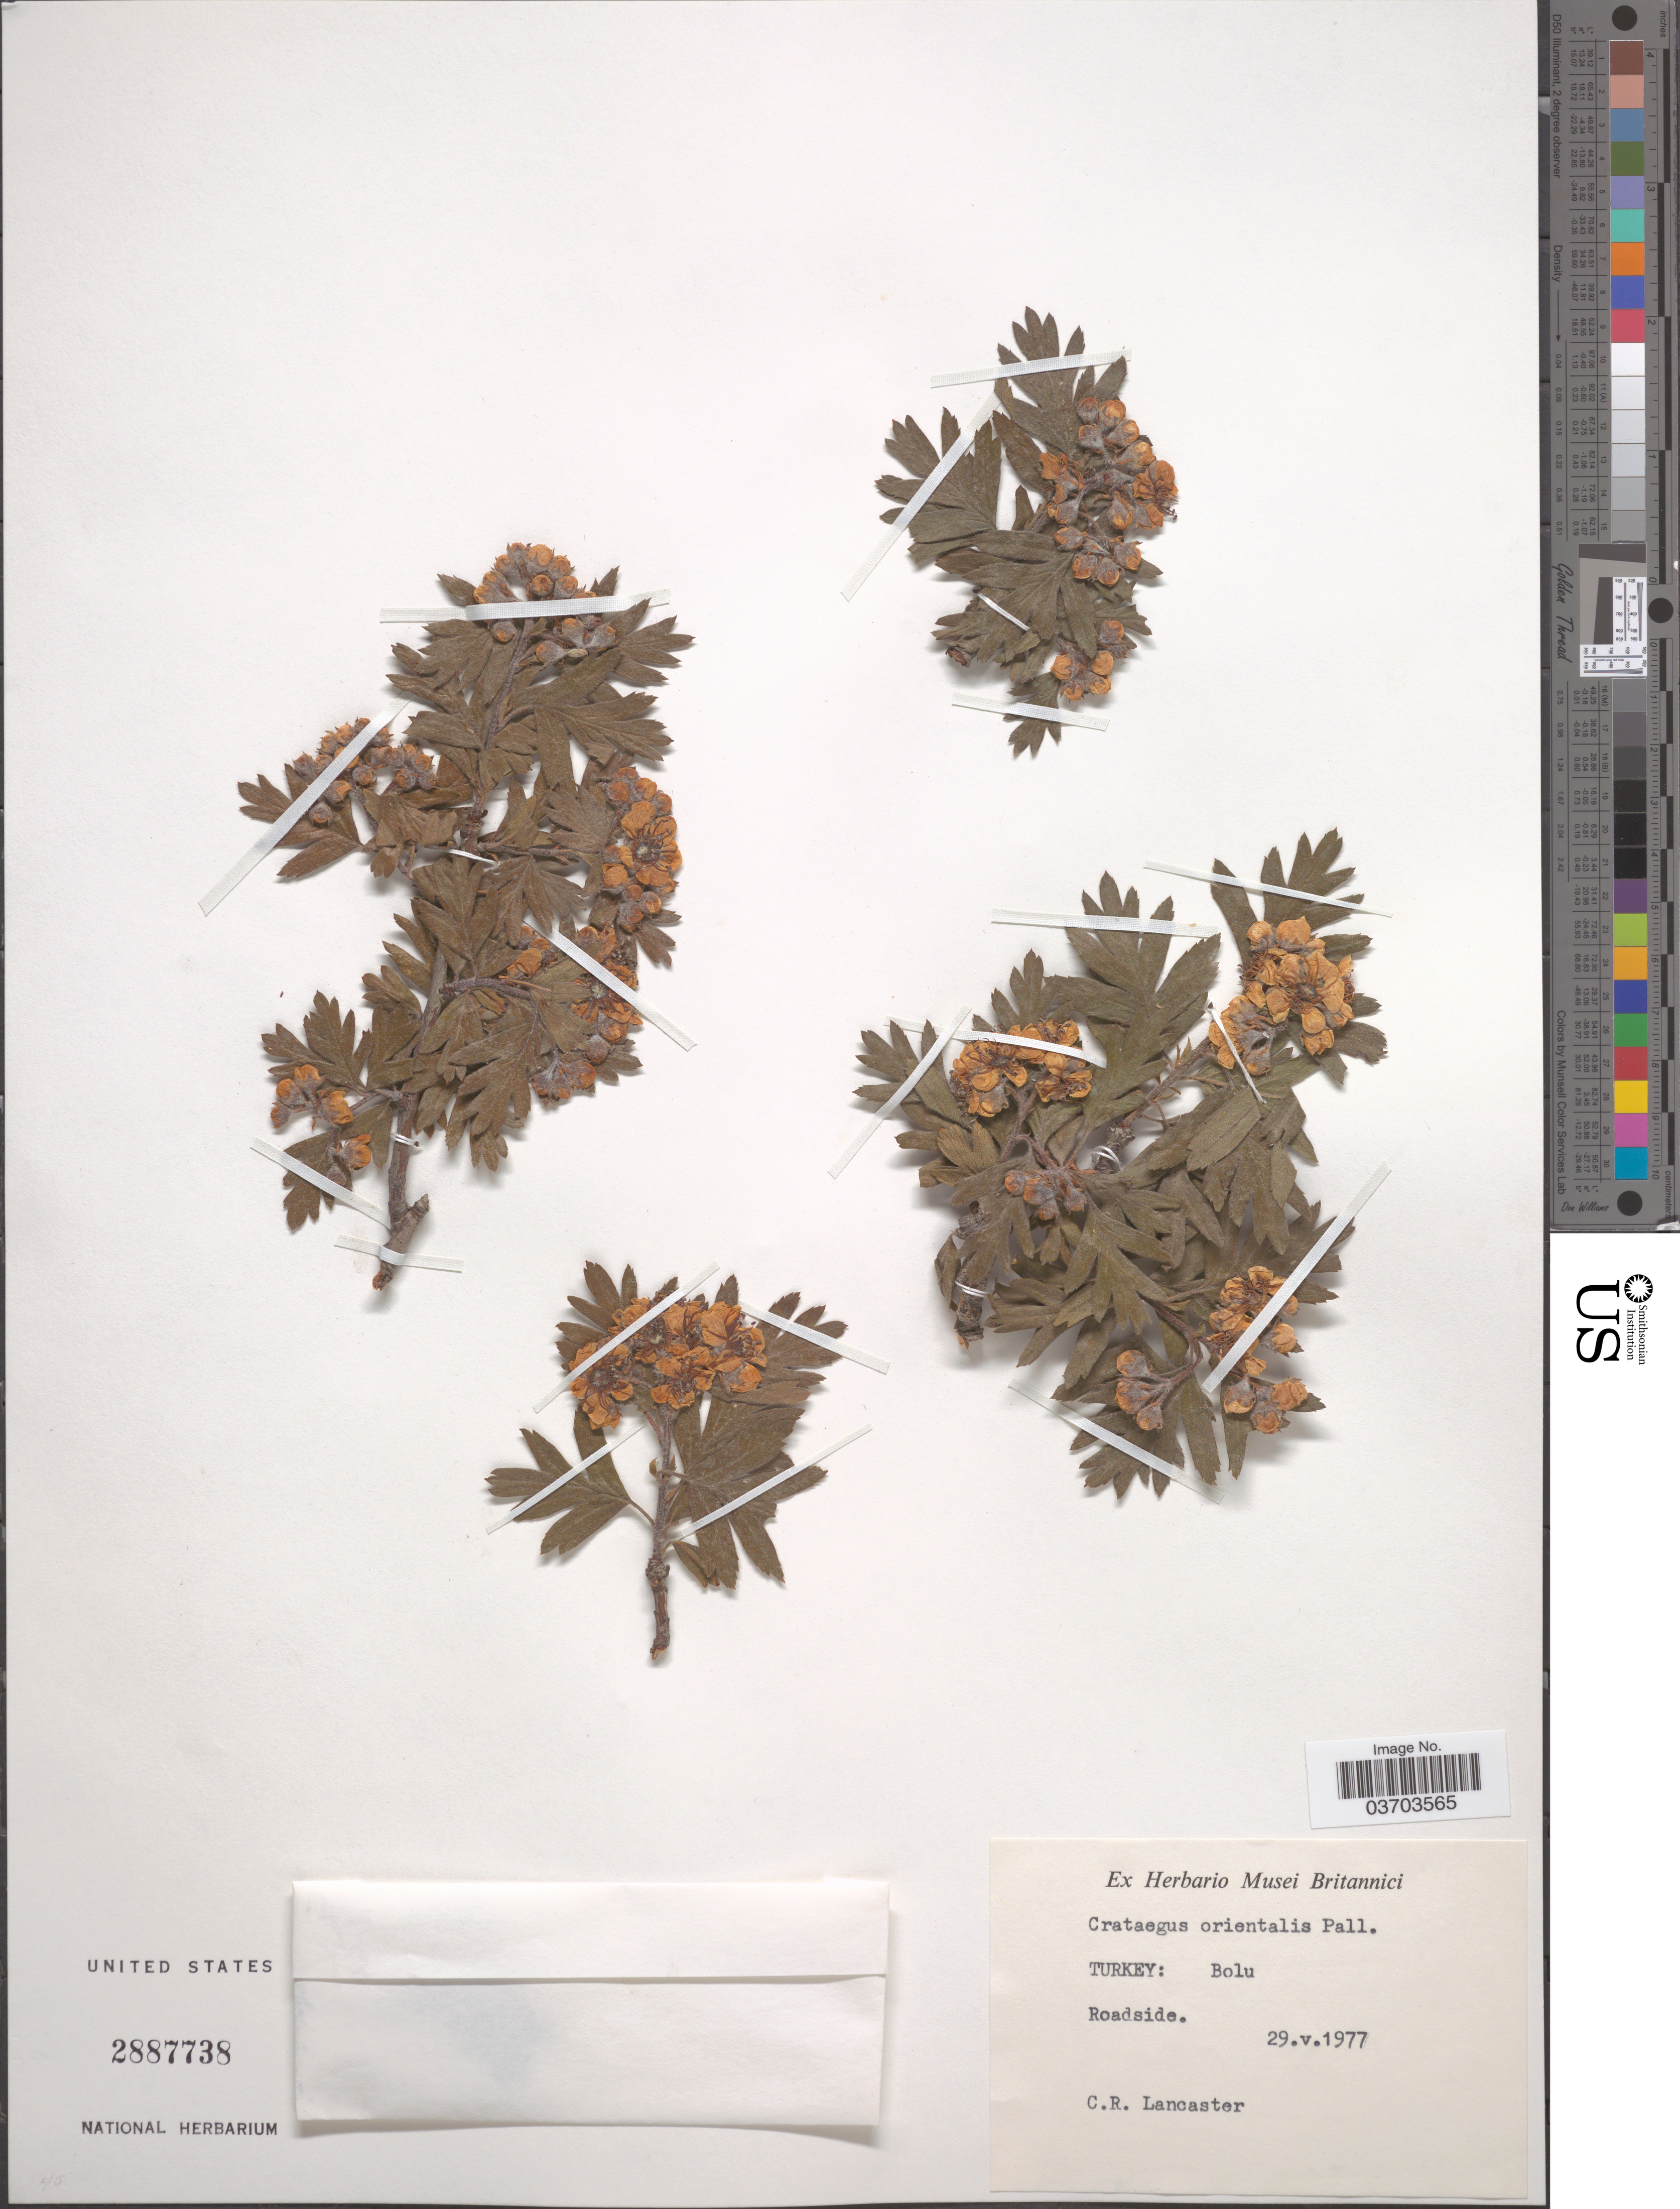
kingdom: Plantae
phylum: Tracheophyta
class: Magnoliopsida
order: Rosales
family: Rosaceae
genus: Crataegus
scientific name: Crataegus orientalis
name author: M. Bieb.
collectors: C. Lancaster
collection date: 1977-05-29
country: Turkey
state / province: Bolu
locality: Roadside.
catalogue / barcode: US 2887738